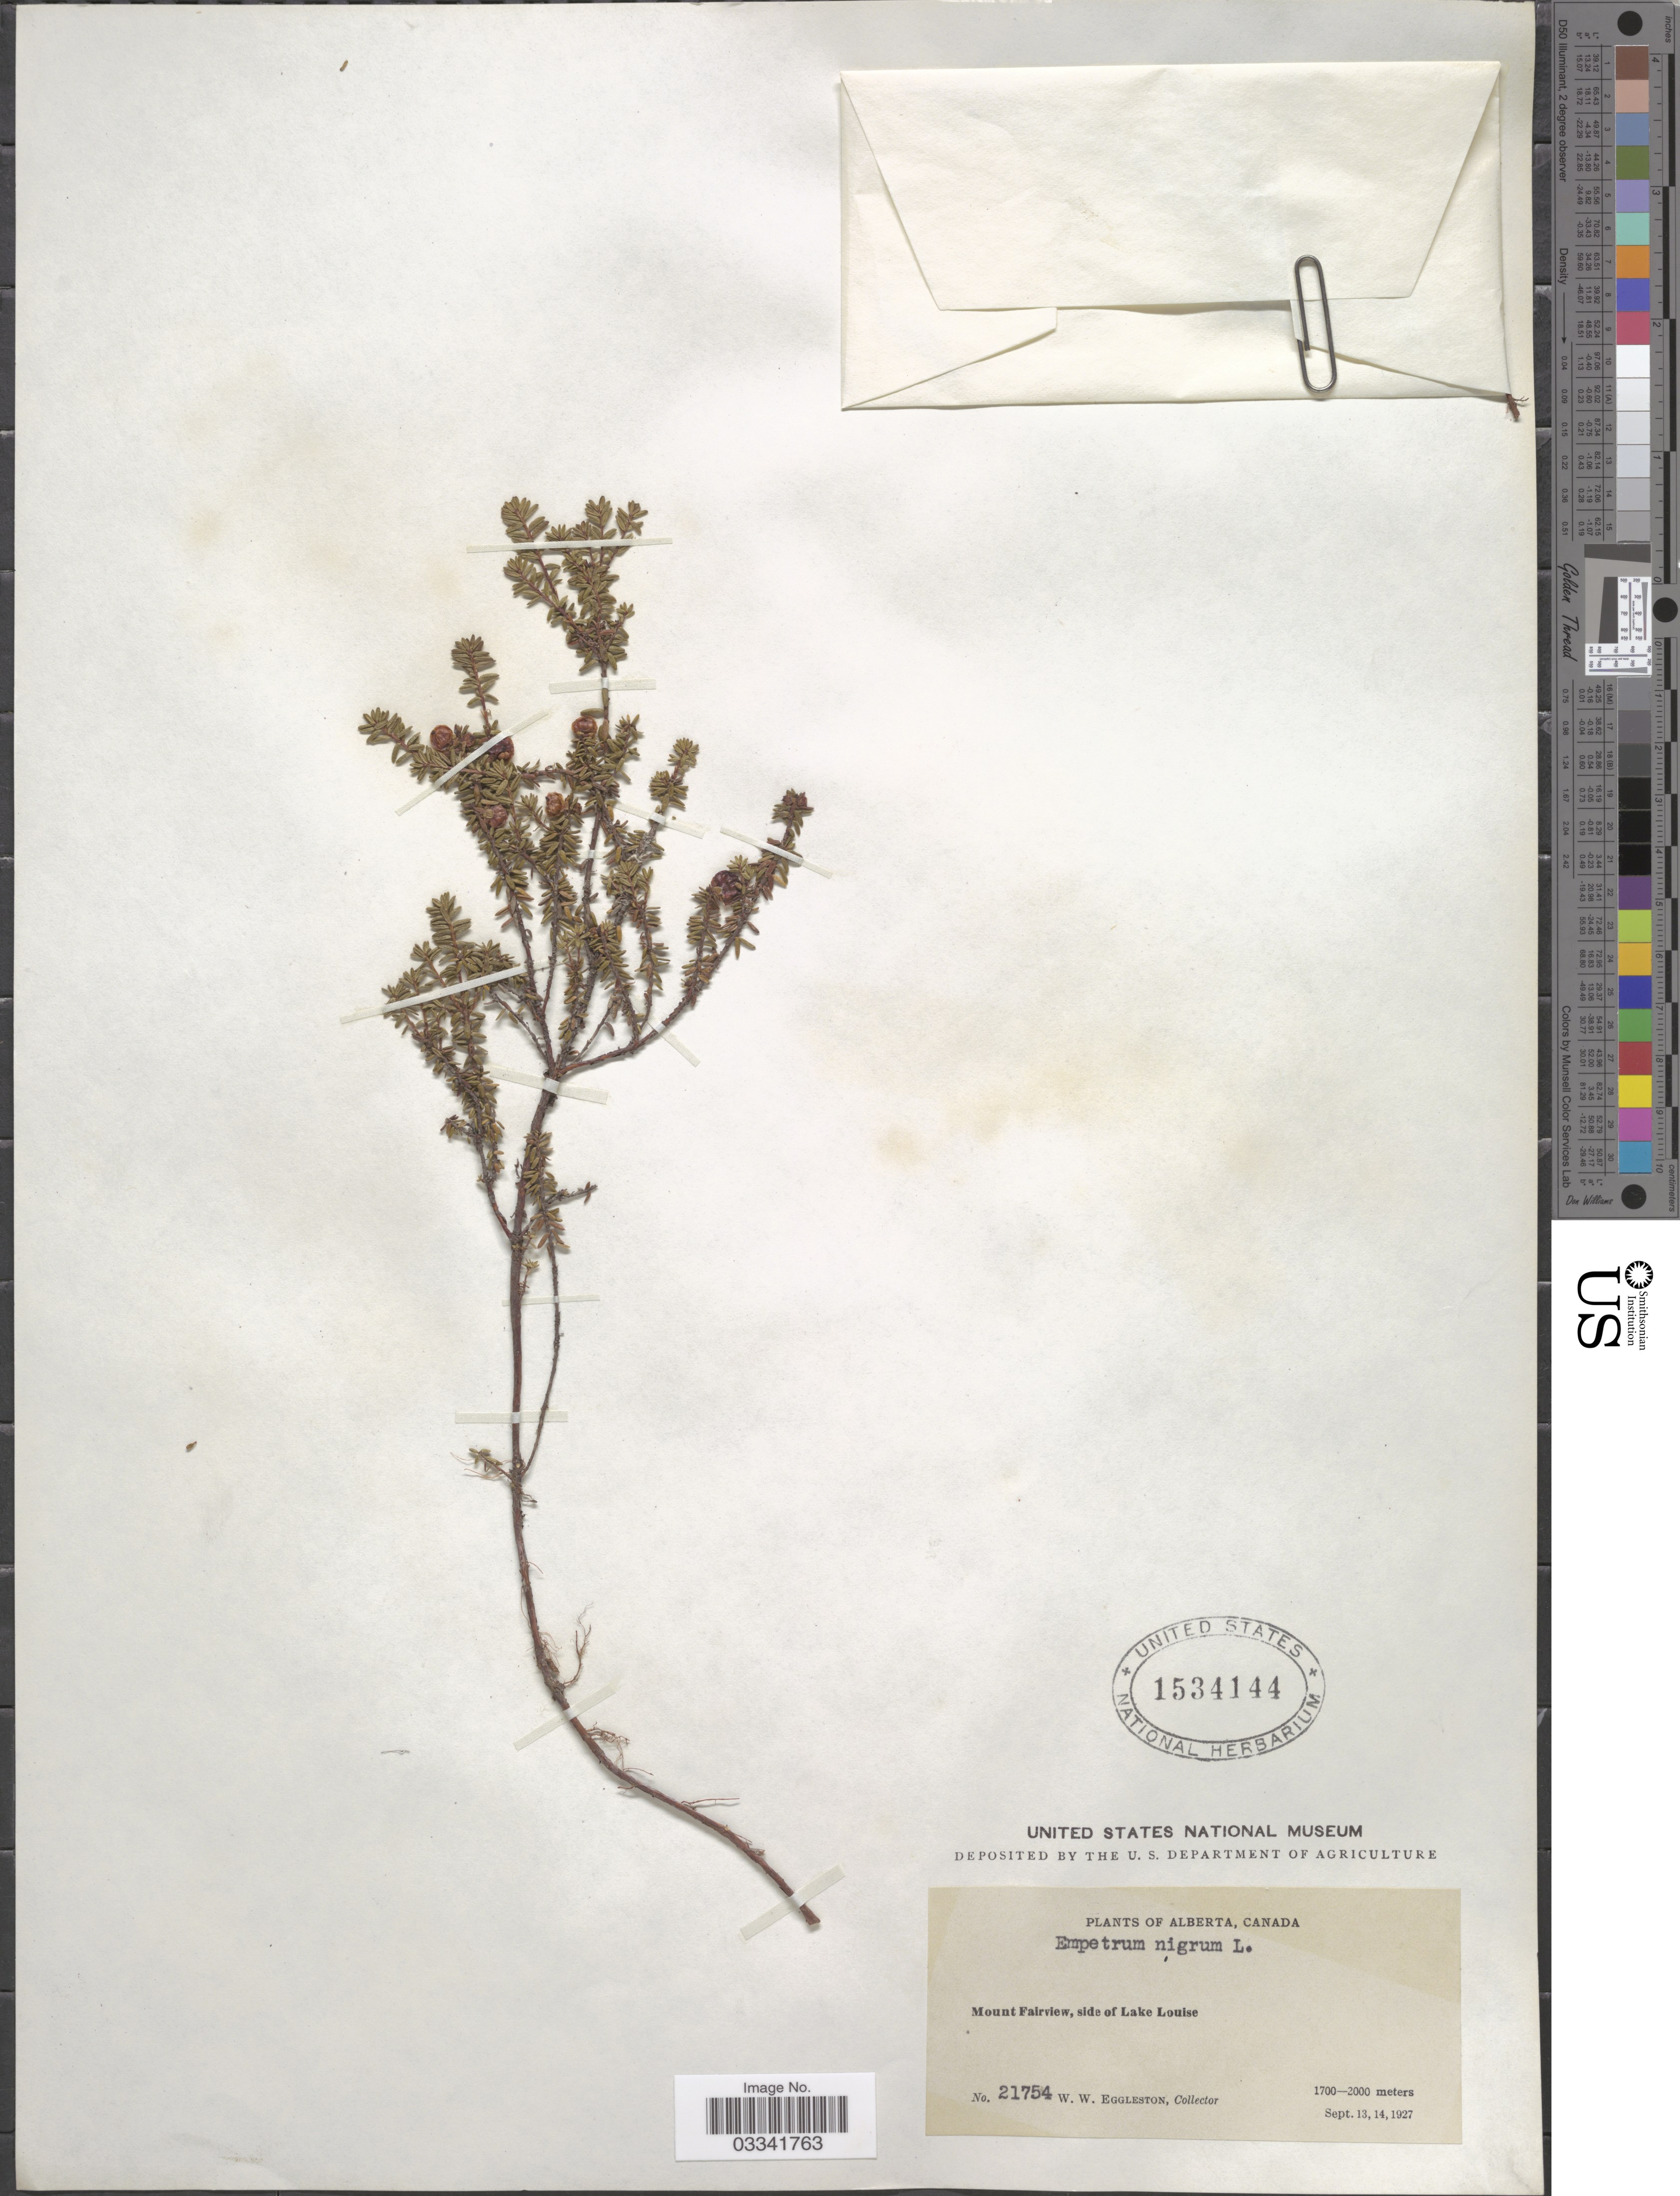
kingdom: Plantae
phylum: Tracheophyta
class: Magnoliopsida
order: Ericales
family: Ericaceae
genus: Empetrum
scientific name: Empetrum nigrum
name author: L.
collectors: W. W. Eggleston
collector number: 21754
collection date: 1927-09-13/1927-09-14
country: Canada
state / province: Alberta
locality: Mount Fairview, side of Lake Louise.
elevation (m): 1700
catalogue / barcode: US 1534144